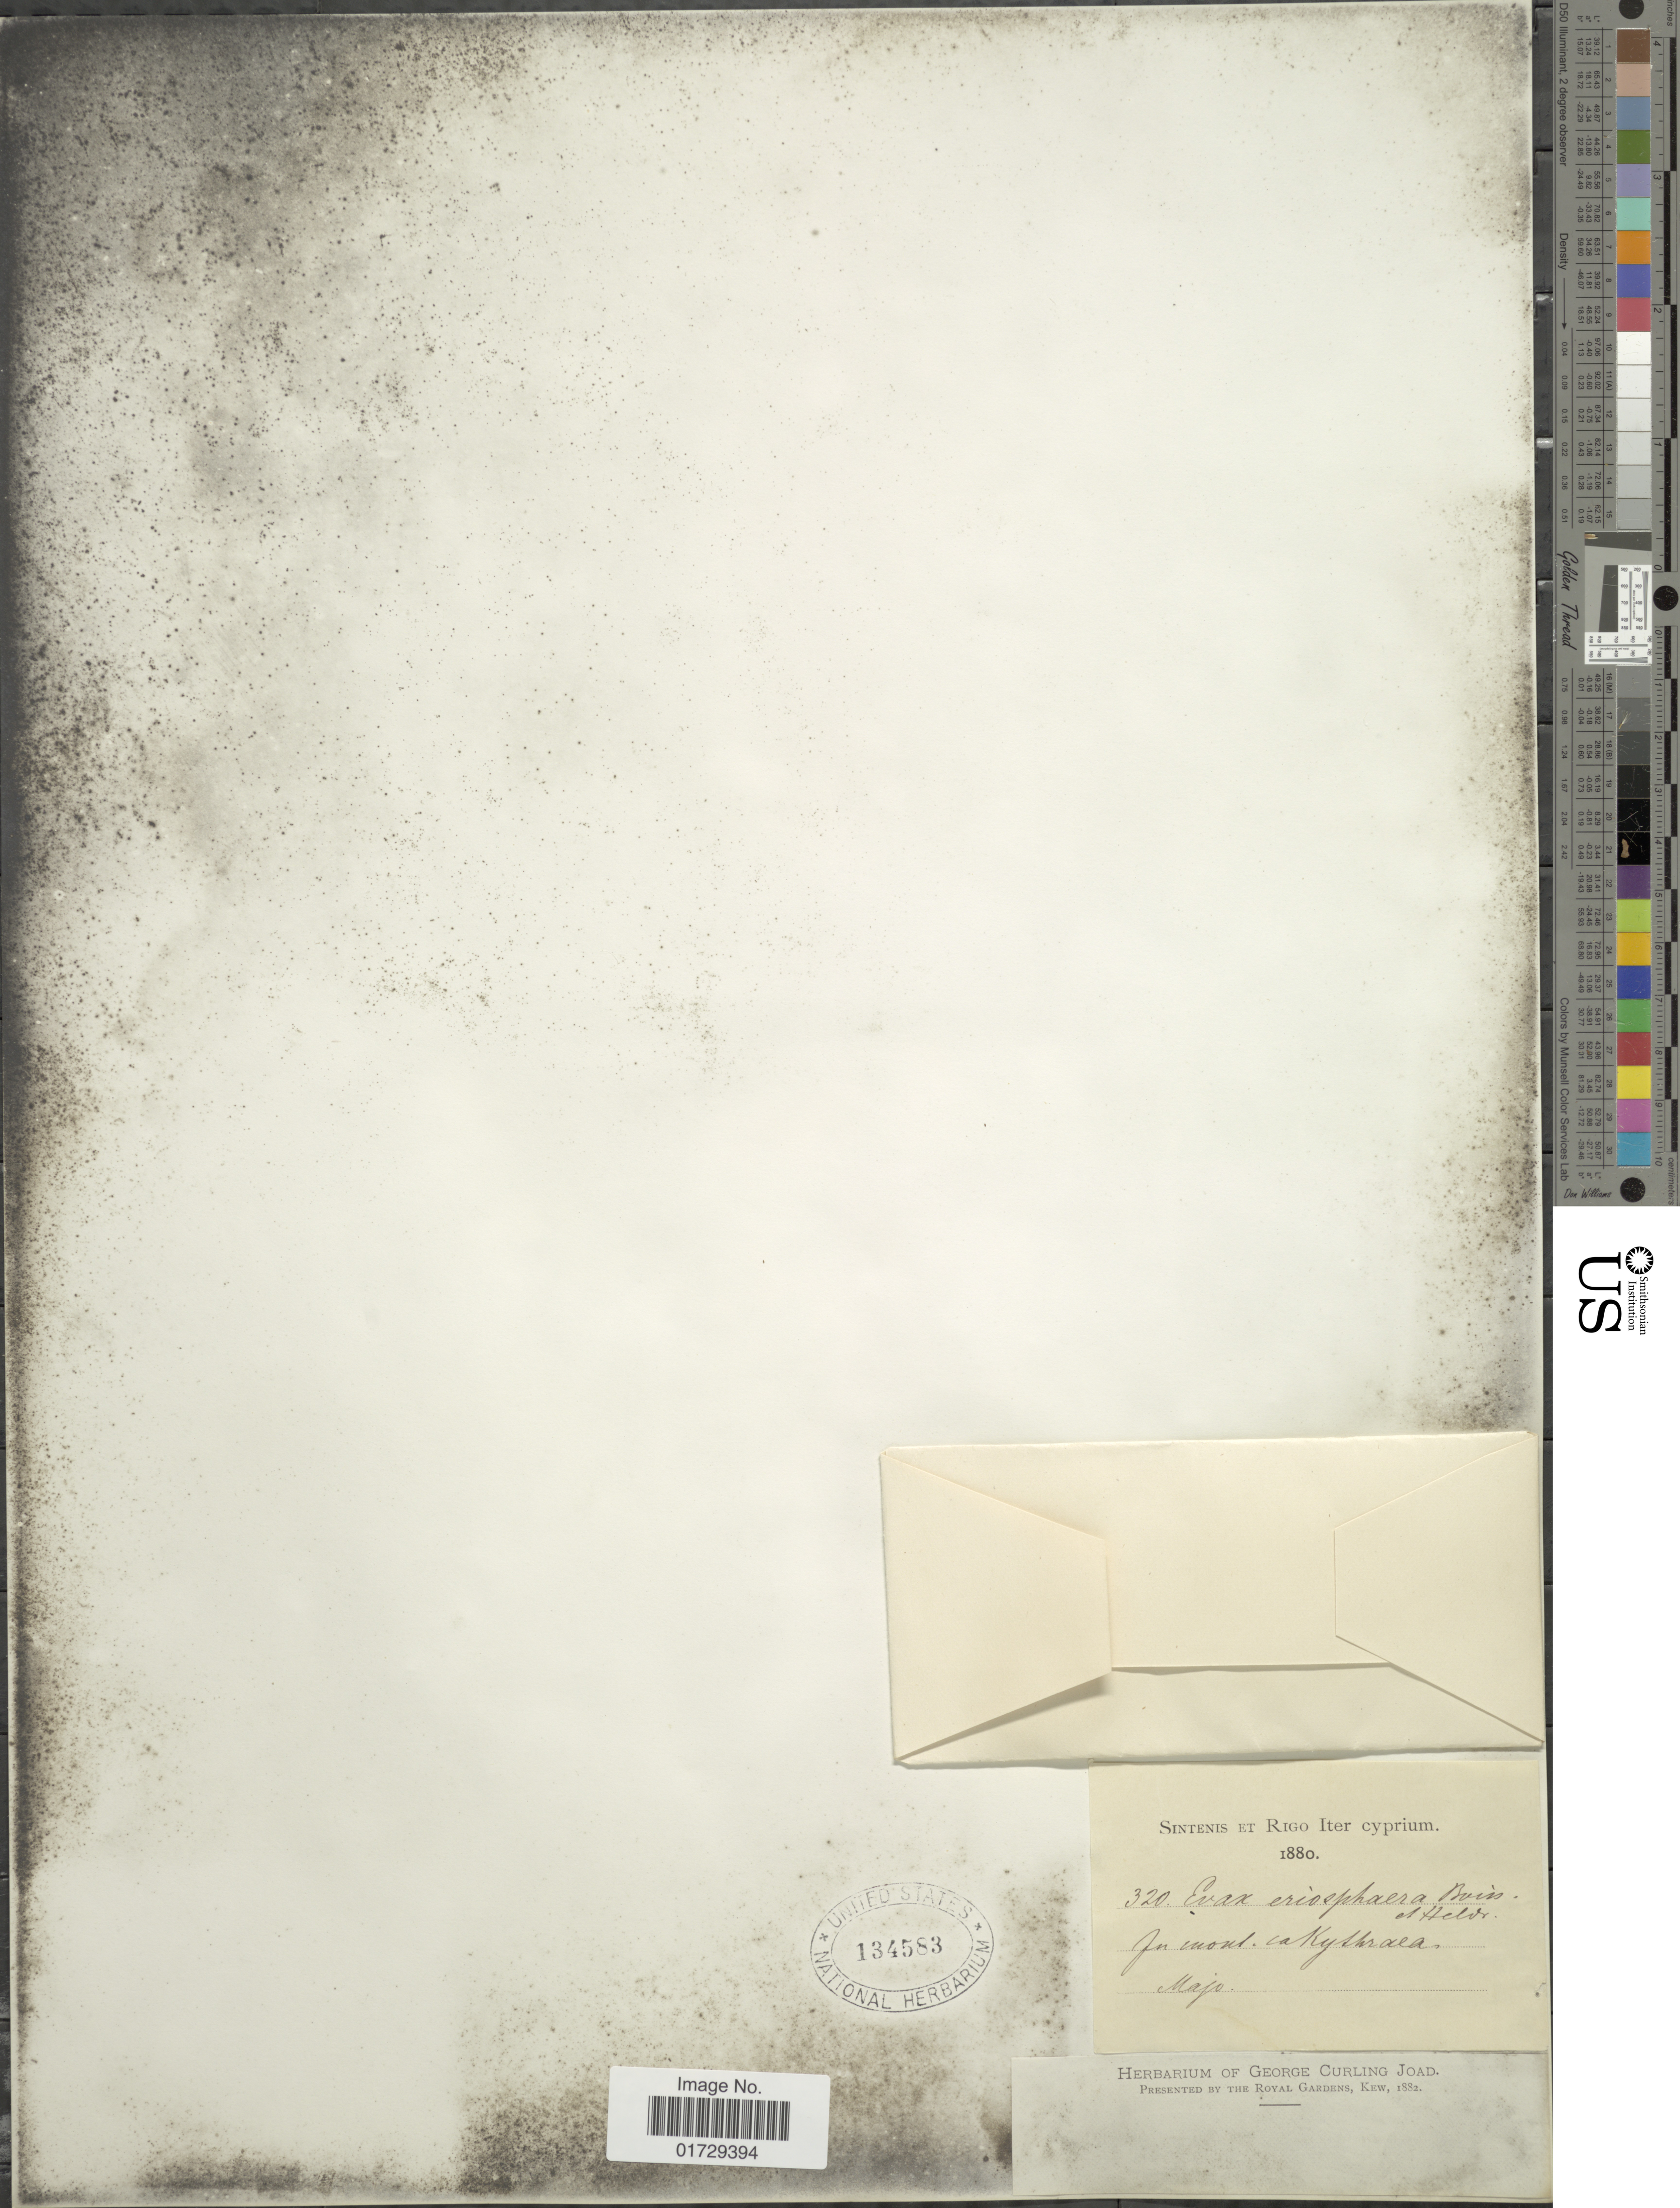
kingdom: Plantae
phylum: Tracheophyta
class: Magnoliopsida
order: Asterales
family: Asteraceae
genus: Filago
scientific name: Filago eriocephala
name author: Gussone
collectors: -. Sintenis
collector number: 320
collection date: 1880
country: Cyprus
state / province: Lefkosía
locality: Majo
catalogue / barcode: US 134583